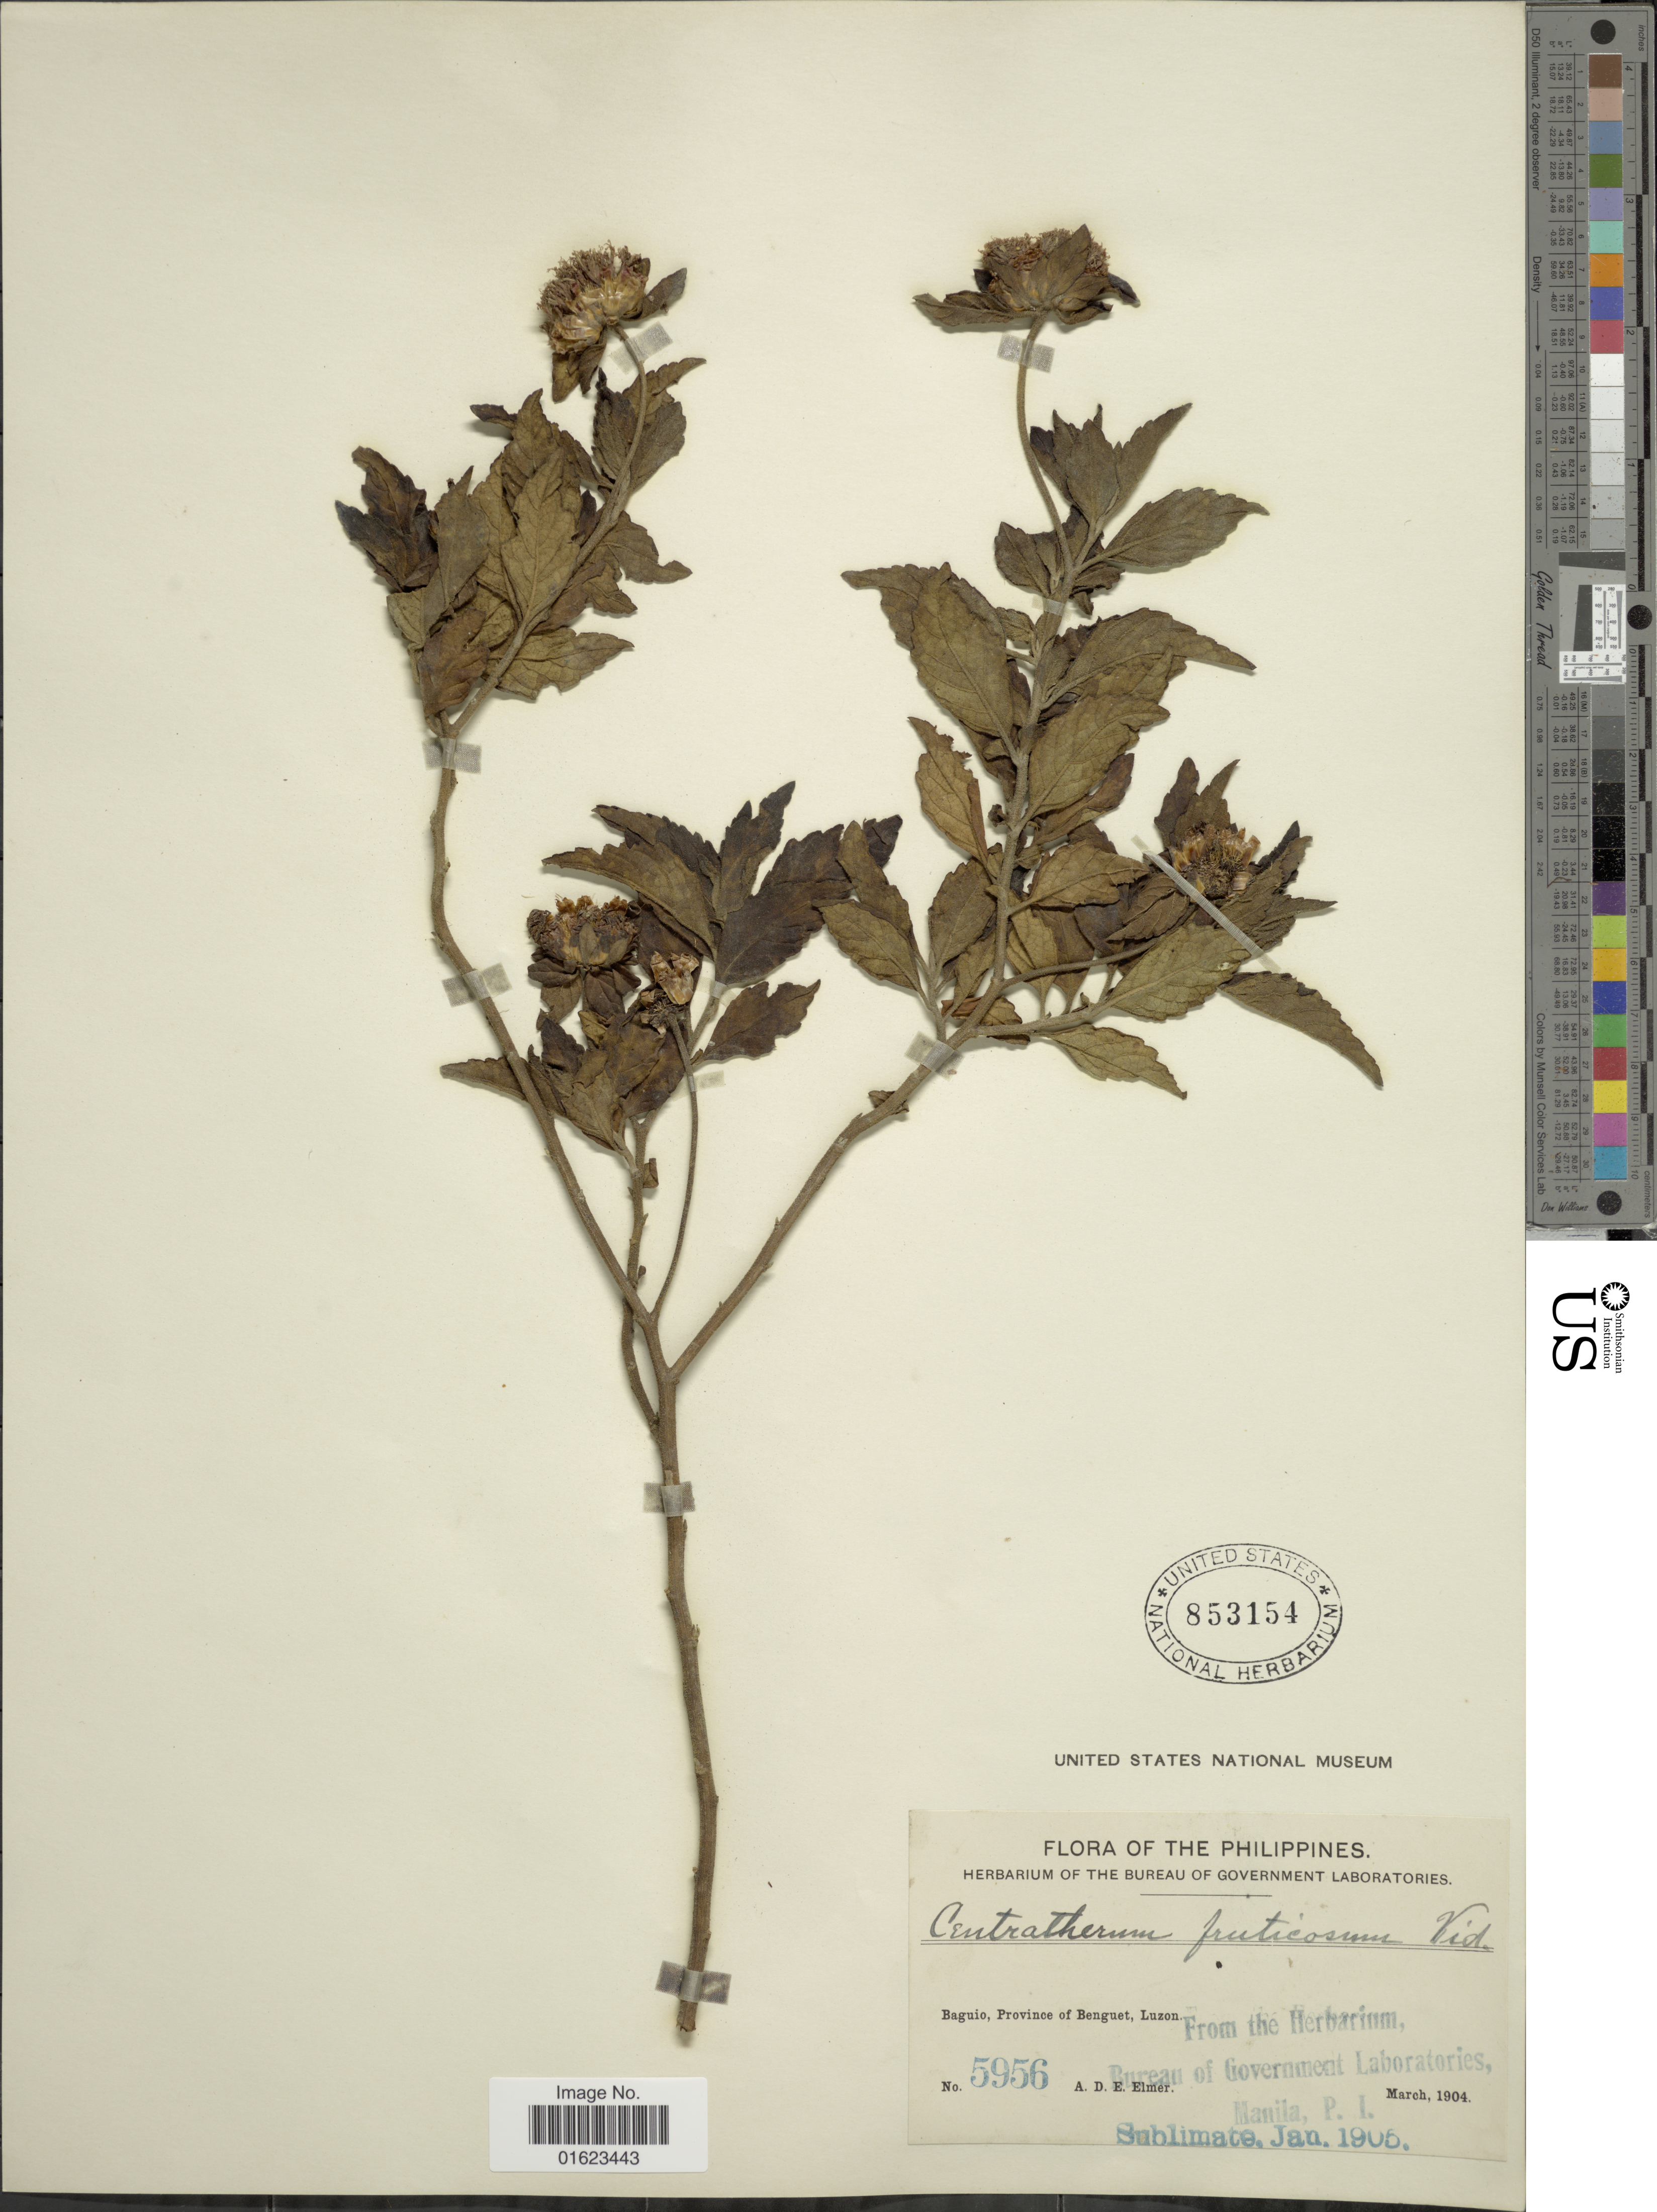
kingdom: Plantae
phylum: Tracheophyta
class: Magnoliopsida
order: Asterales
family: Asteraceae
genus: Centratherum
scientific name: Centratherum punctatum subsp. fruticosum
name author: (Elmer) K. Kirkman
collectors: A. D. E. Elmer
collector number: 5956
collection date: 1904-03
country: Philippines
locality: Baguio, Province of Beguet, Luzon.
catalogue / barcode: US 853154